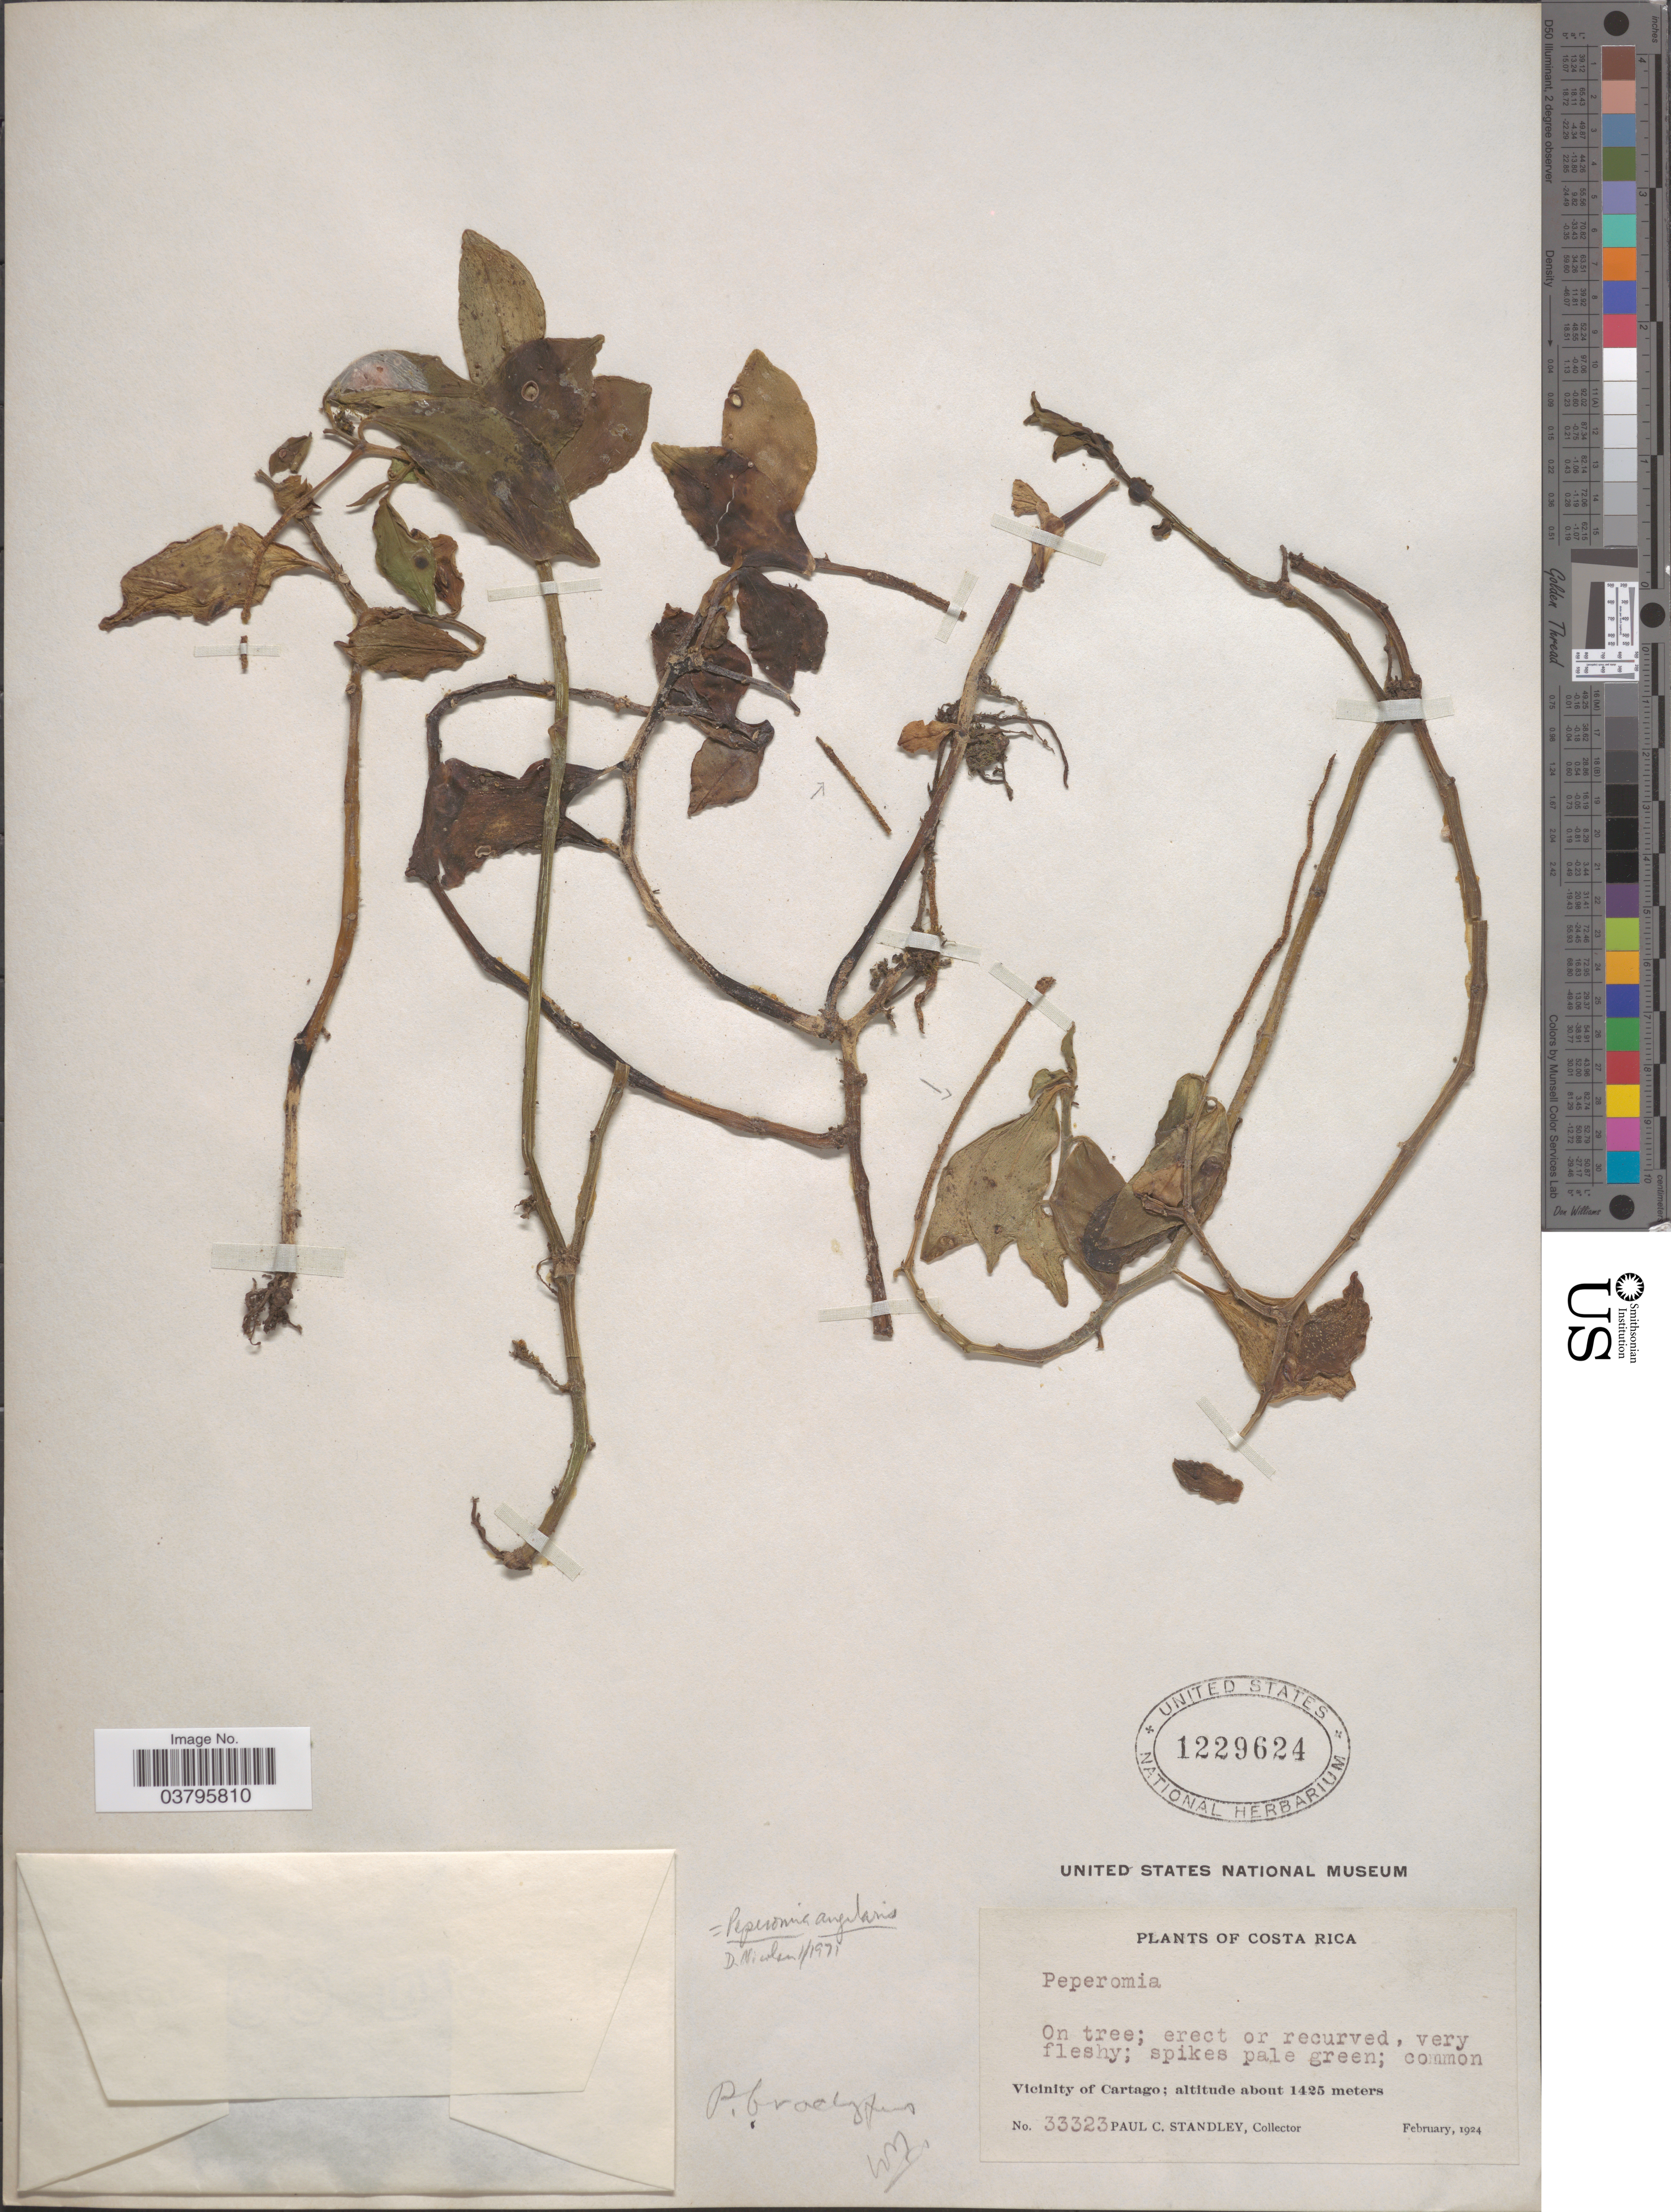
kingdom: Plantae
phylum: Tracheophyta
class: Magnoliopsida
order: Piperales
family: Piperaceae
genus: Peperomia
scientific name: Peperomia san-joseana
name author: C. DC.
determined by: Jiménez, José Estaban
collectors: P. C. Standley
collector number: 33323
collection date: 1924-02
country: Costa Rica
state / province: Cartago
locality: Vicinity of Cartago.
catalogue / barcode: US 1229624